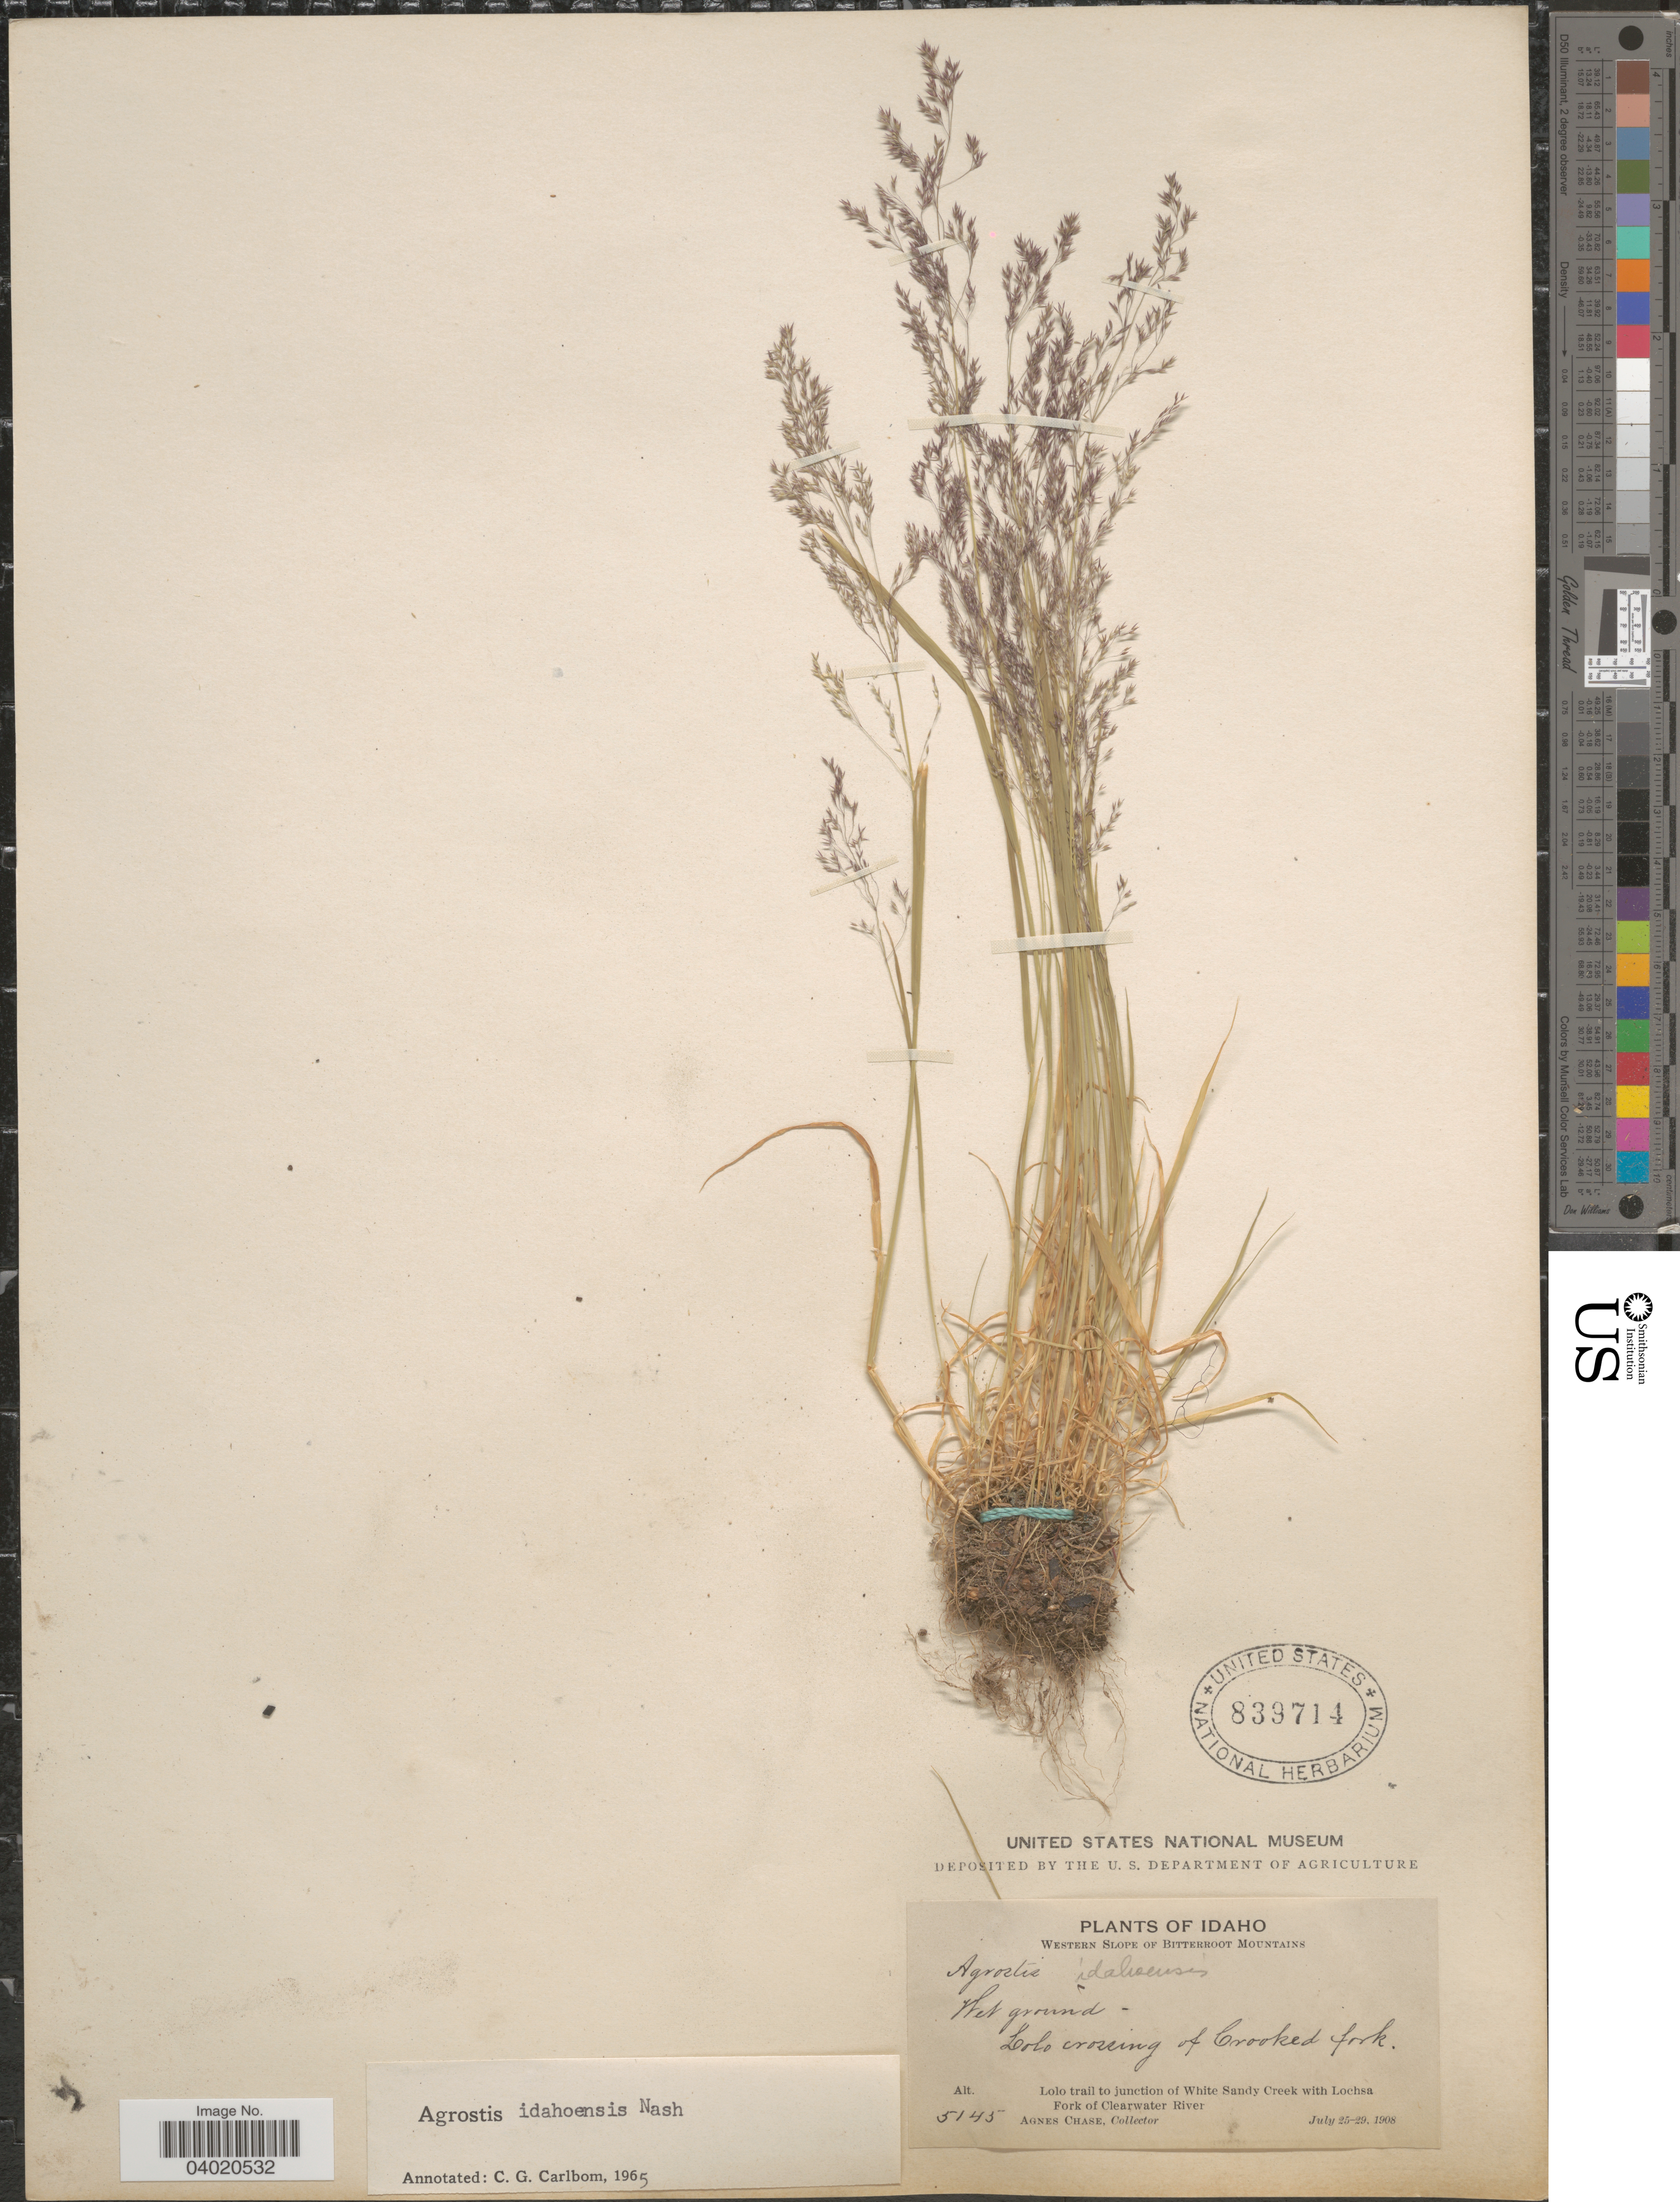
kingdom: Plantae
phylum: Tracheophyta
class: Liliopsida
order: Poales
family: Poaceae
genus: Agrostis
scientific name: Agrostis idahoensis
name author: Nash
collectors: A. Chase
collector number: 5145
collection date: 1908-07-25/1908-07-29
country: United States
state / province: Idaho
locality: Lolo crossing of Crooked fork. Lolo trail to junction of White Sandy Creek with Lochsa Fork of Clearwater River.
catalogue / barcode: US 839714